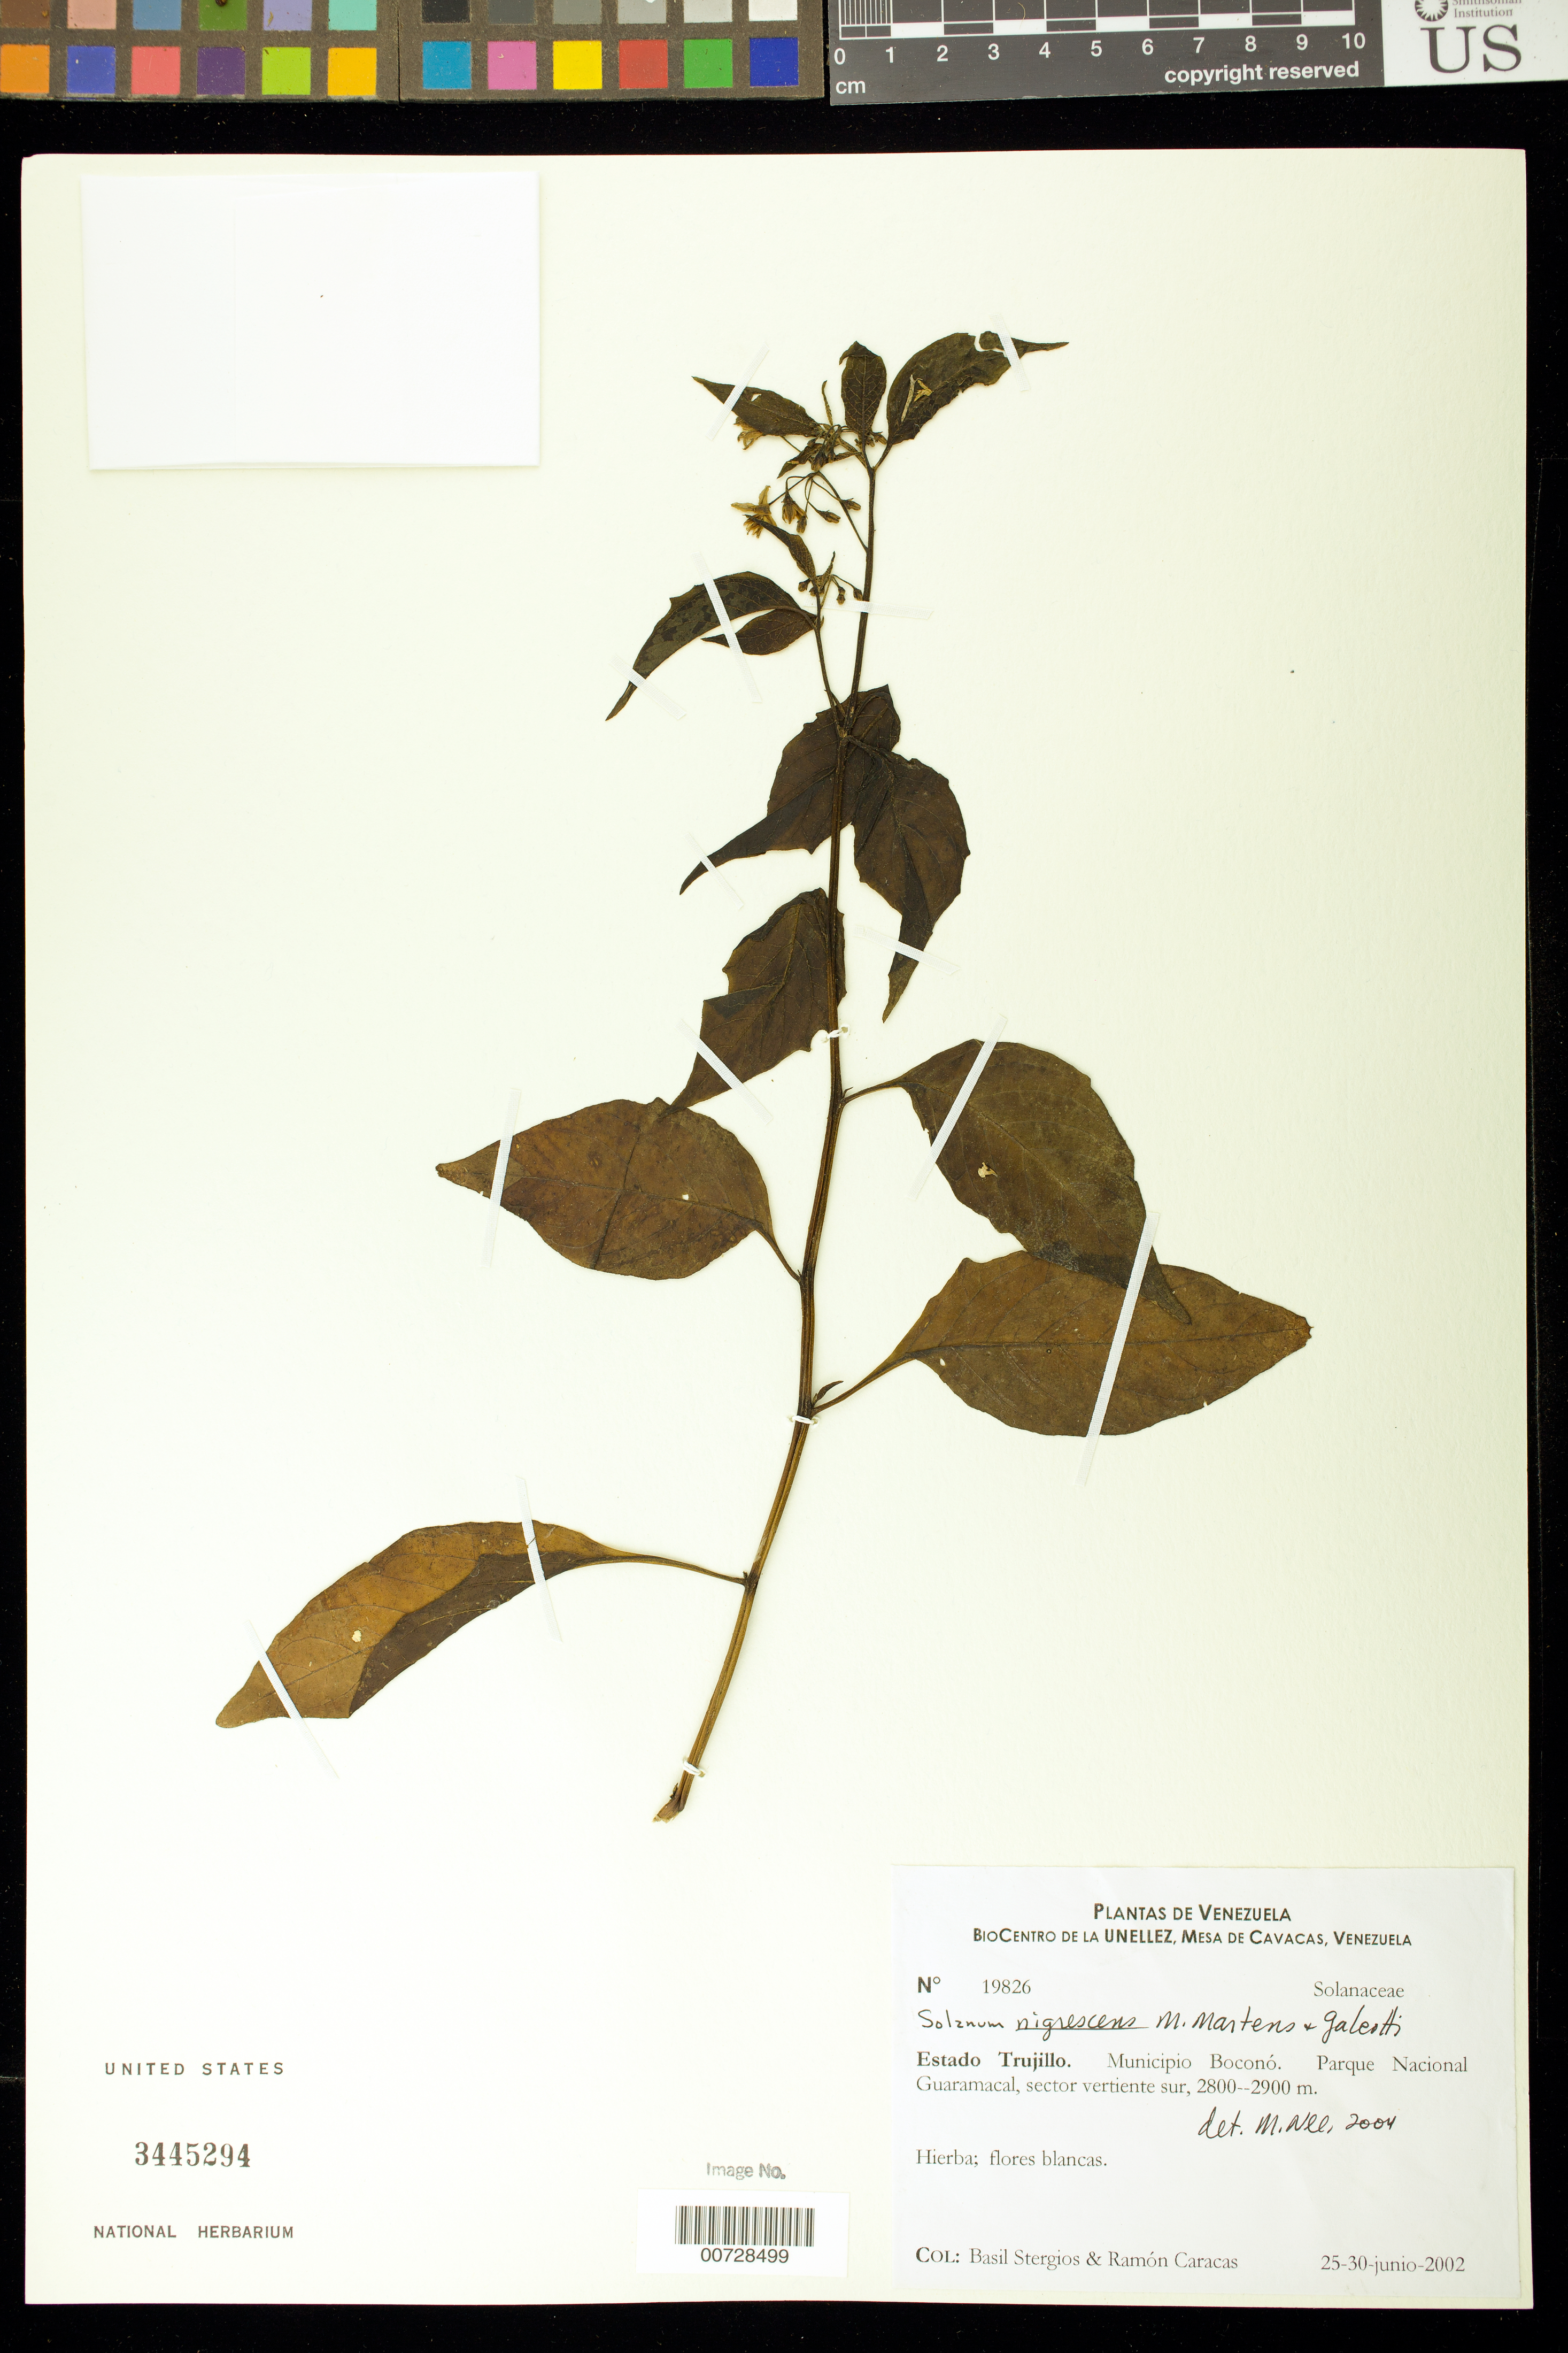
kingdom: Plantae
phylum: Tracheophyta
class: Magnoliopsida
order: Solanales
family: Solanaceae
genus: Solanum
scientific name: Solanum nigrescens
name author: M. Martens & Galeotti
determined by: Nee, Michael H.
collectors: B. G. Stergios & R. Caracas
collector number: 19826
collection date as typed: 25 Jun 2002 to 30 Jun 2002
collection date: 2002-06-25/2002-06-30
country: Venezuela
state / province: Trujillo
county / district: Boconó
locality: Parque Nacional Guaramacal, vertiente sur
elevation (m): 2800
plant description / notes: PORT, US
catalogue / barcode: US 3445294